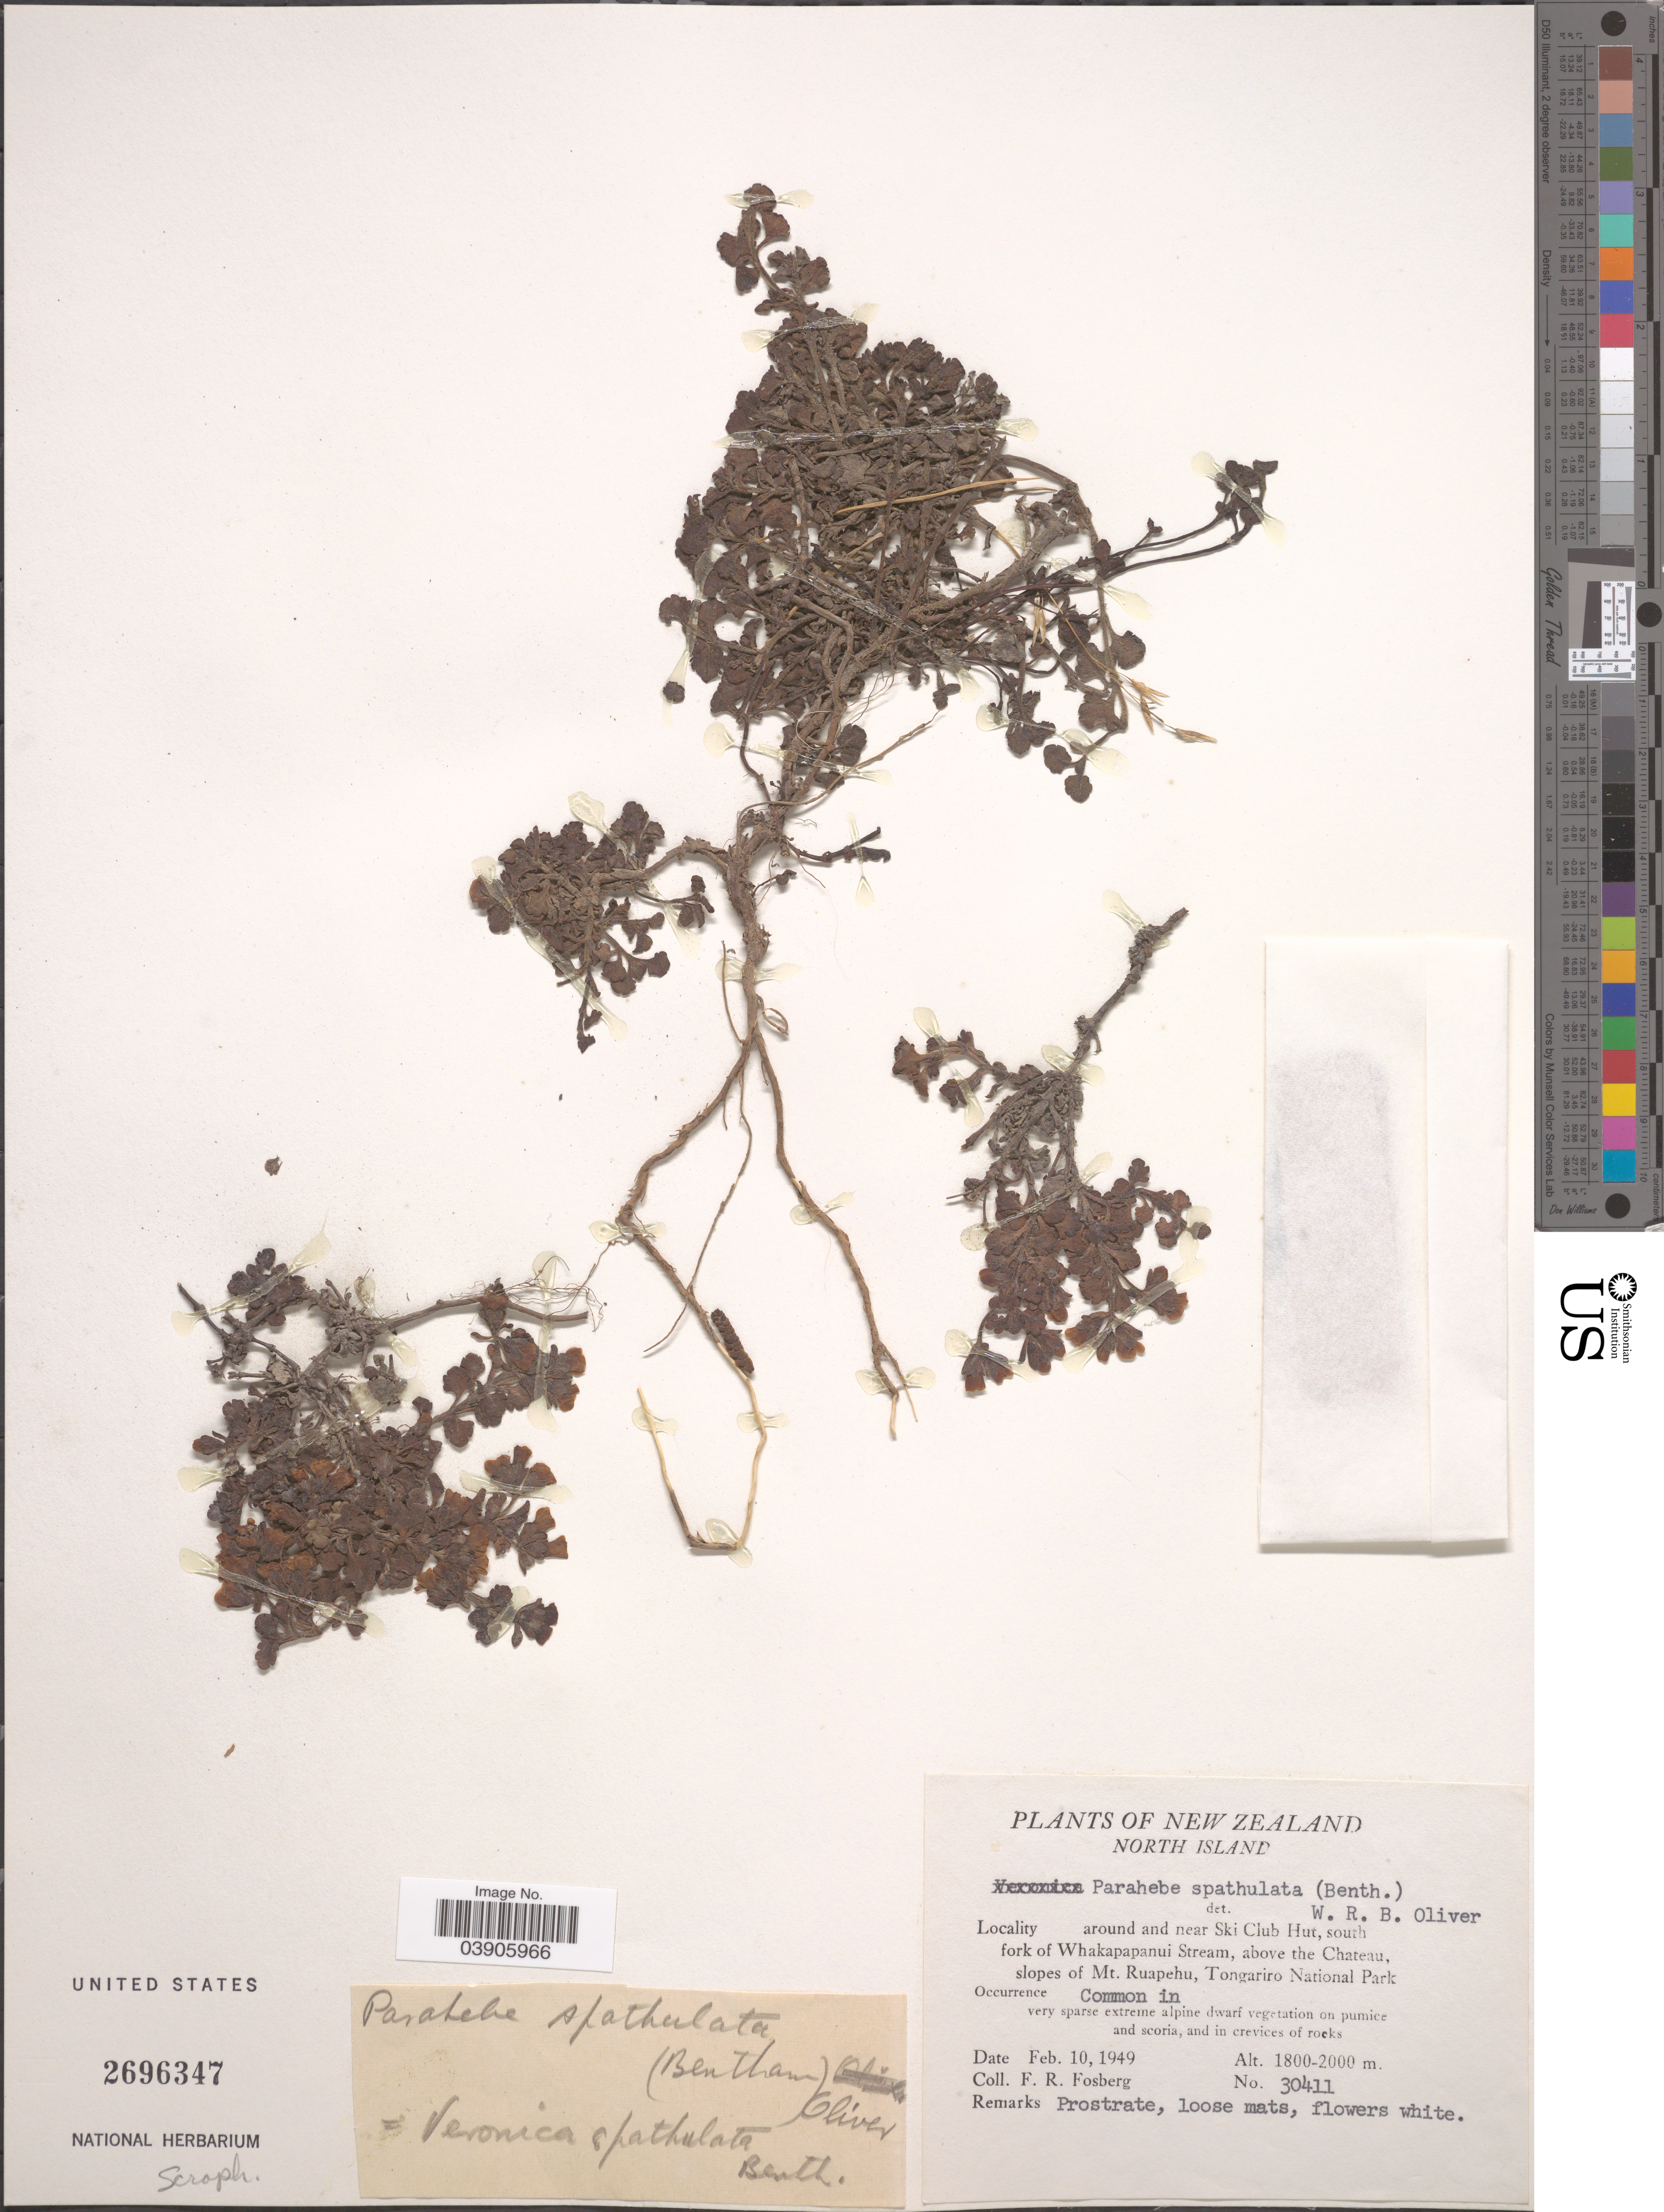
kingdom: Plantae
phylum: Tracheophyta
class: Magnoliopsida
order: Lamiales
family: Plantaginaceae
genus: Parahebe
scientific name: Parahebe spathulata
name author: (Benth.) W.R.B. Oliv.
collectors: F. R. Fosberg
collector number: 30411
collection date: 1949-02-10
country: New Zealand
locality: North Island. Around and near Ski Club Hut, south fork of Whakapapanui Stream, above the Chateau, slopes of Mt. Ruapehu, Tongariro National Park.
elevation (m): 1800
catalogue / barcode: US 2696347